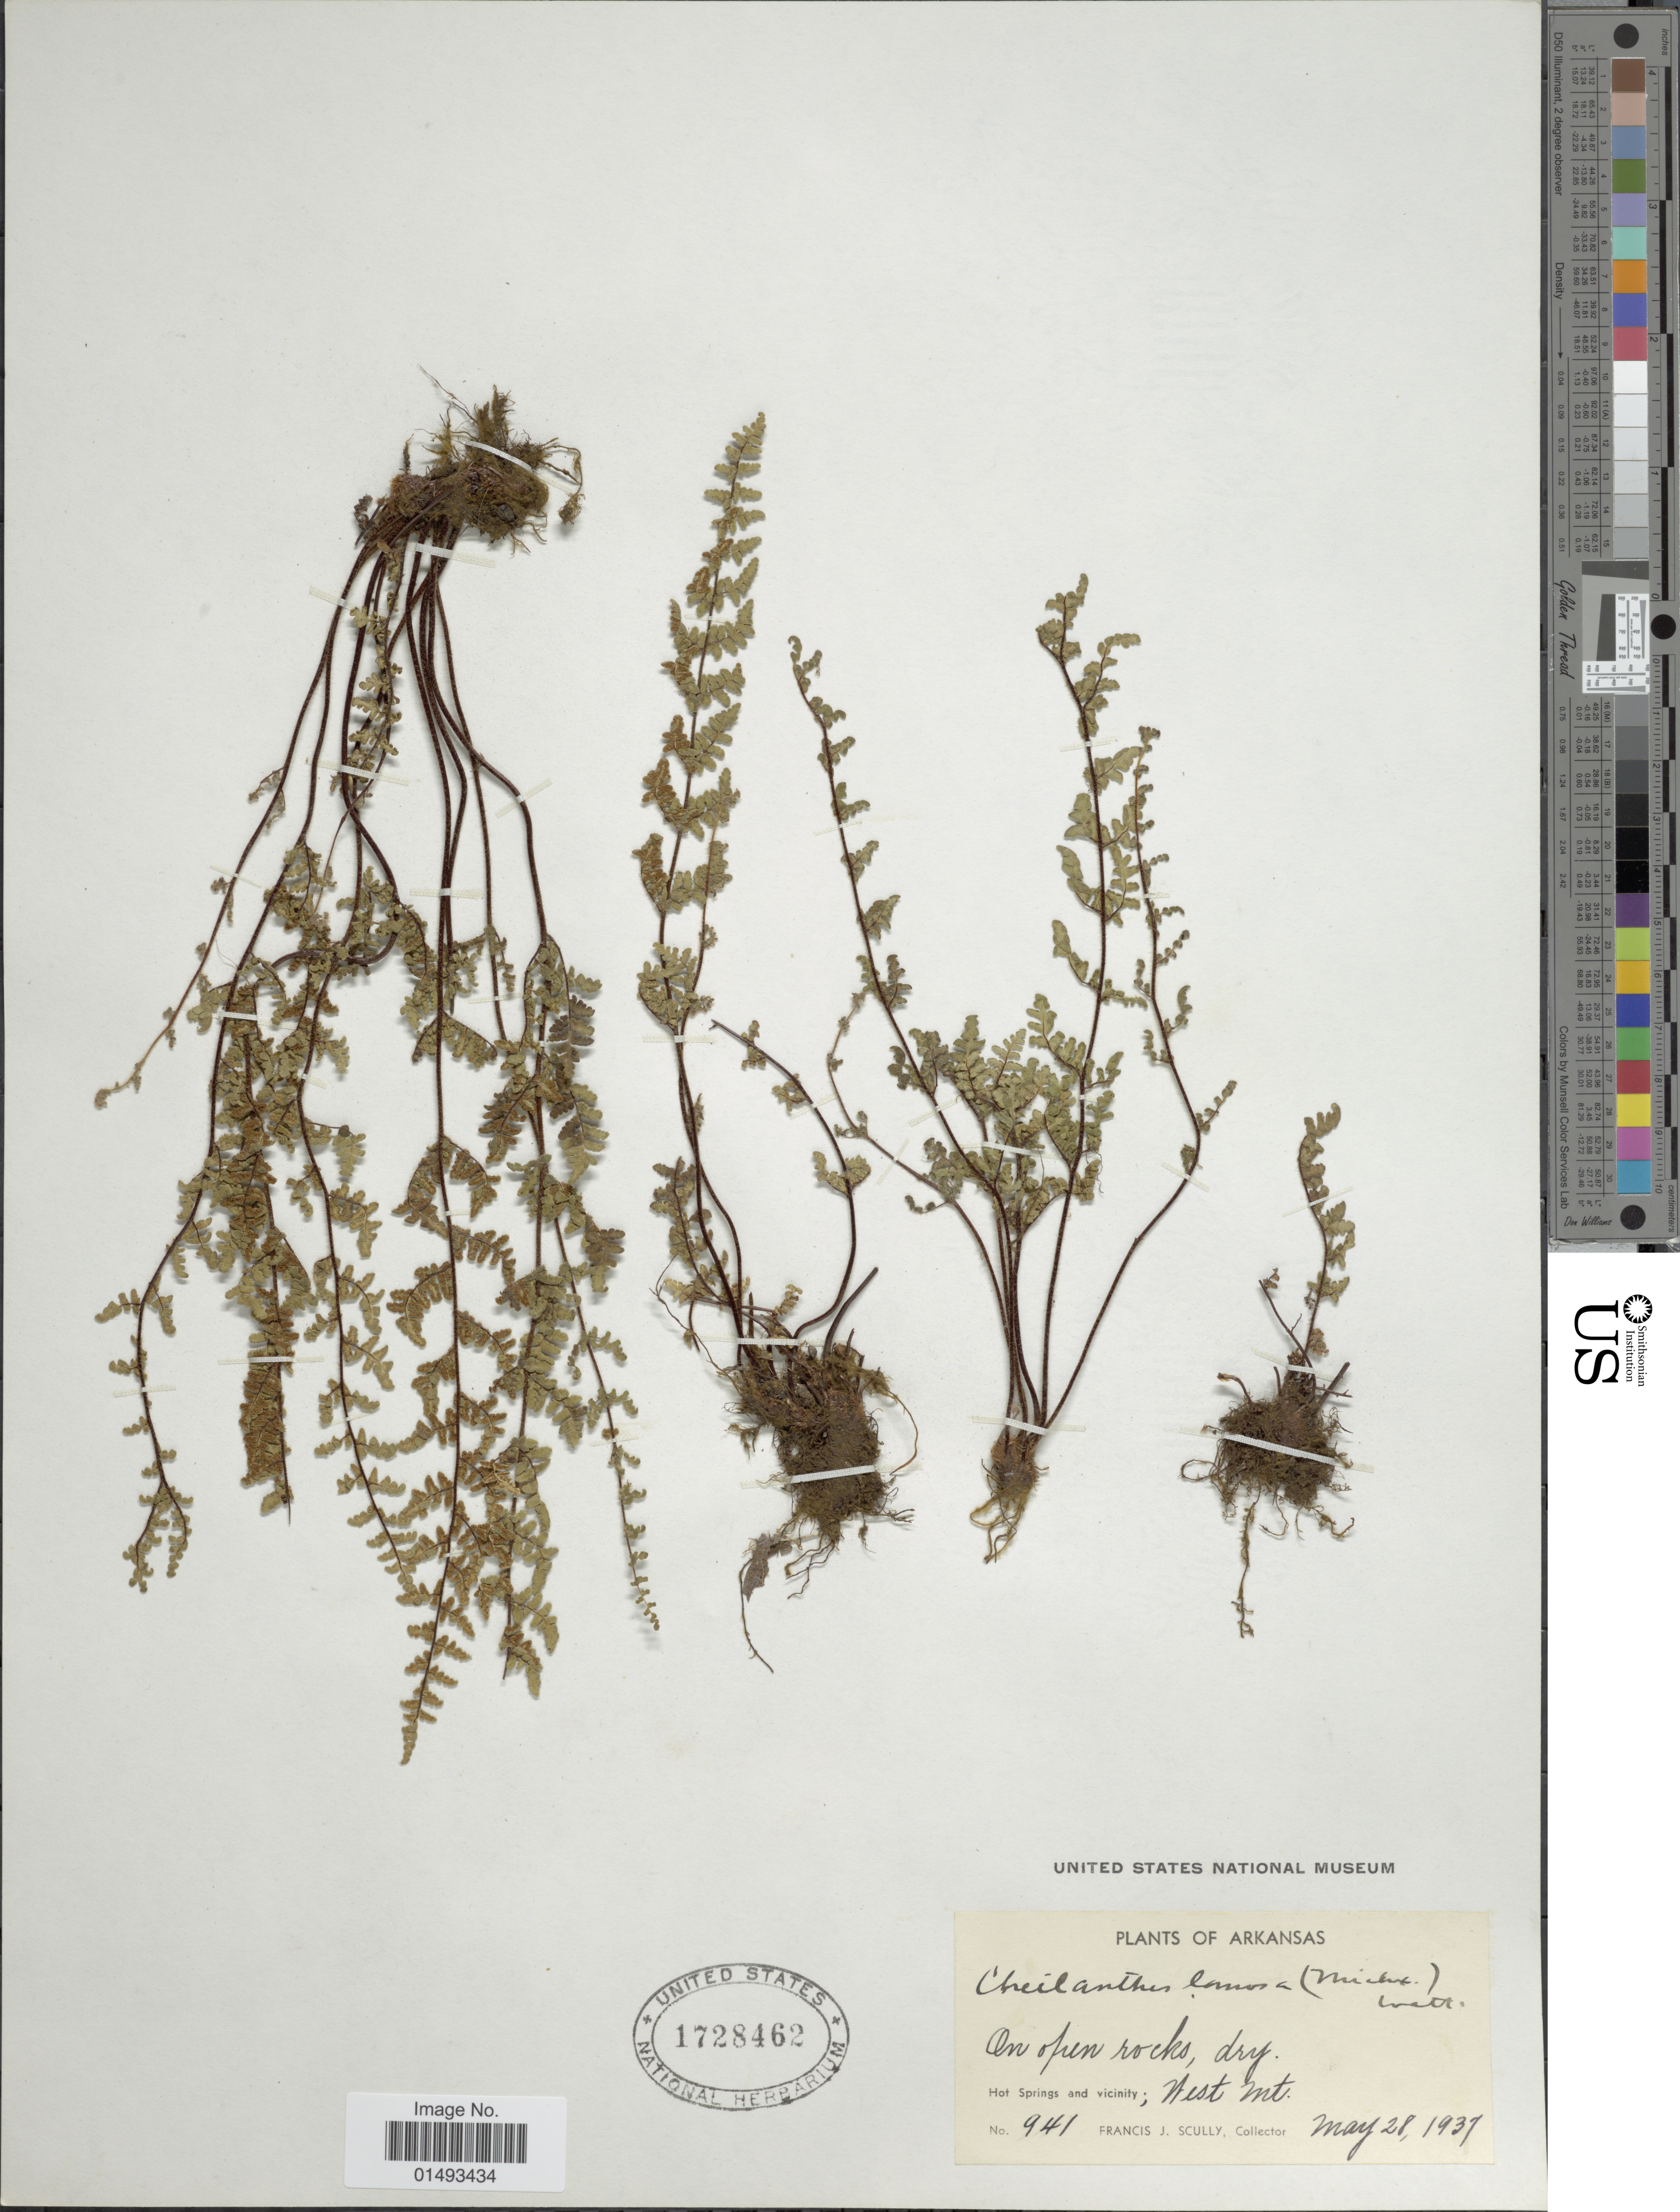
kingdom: Plantae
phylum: Tracheophyta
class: Polypodiopsida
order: Polypodiales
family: Pteridaceae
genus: Myriopteris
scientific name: Myriopteris lanosa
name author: (Michx.) Grusz & Windham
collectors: F. J. Scully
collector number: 941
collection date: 1939-05-28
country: United States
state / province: Arkansas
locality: Plants of Arkansas, on open rocks, dry, Hot Springs and vicinity; Nest Mt.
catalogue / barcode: US 1728462